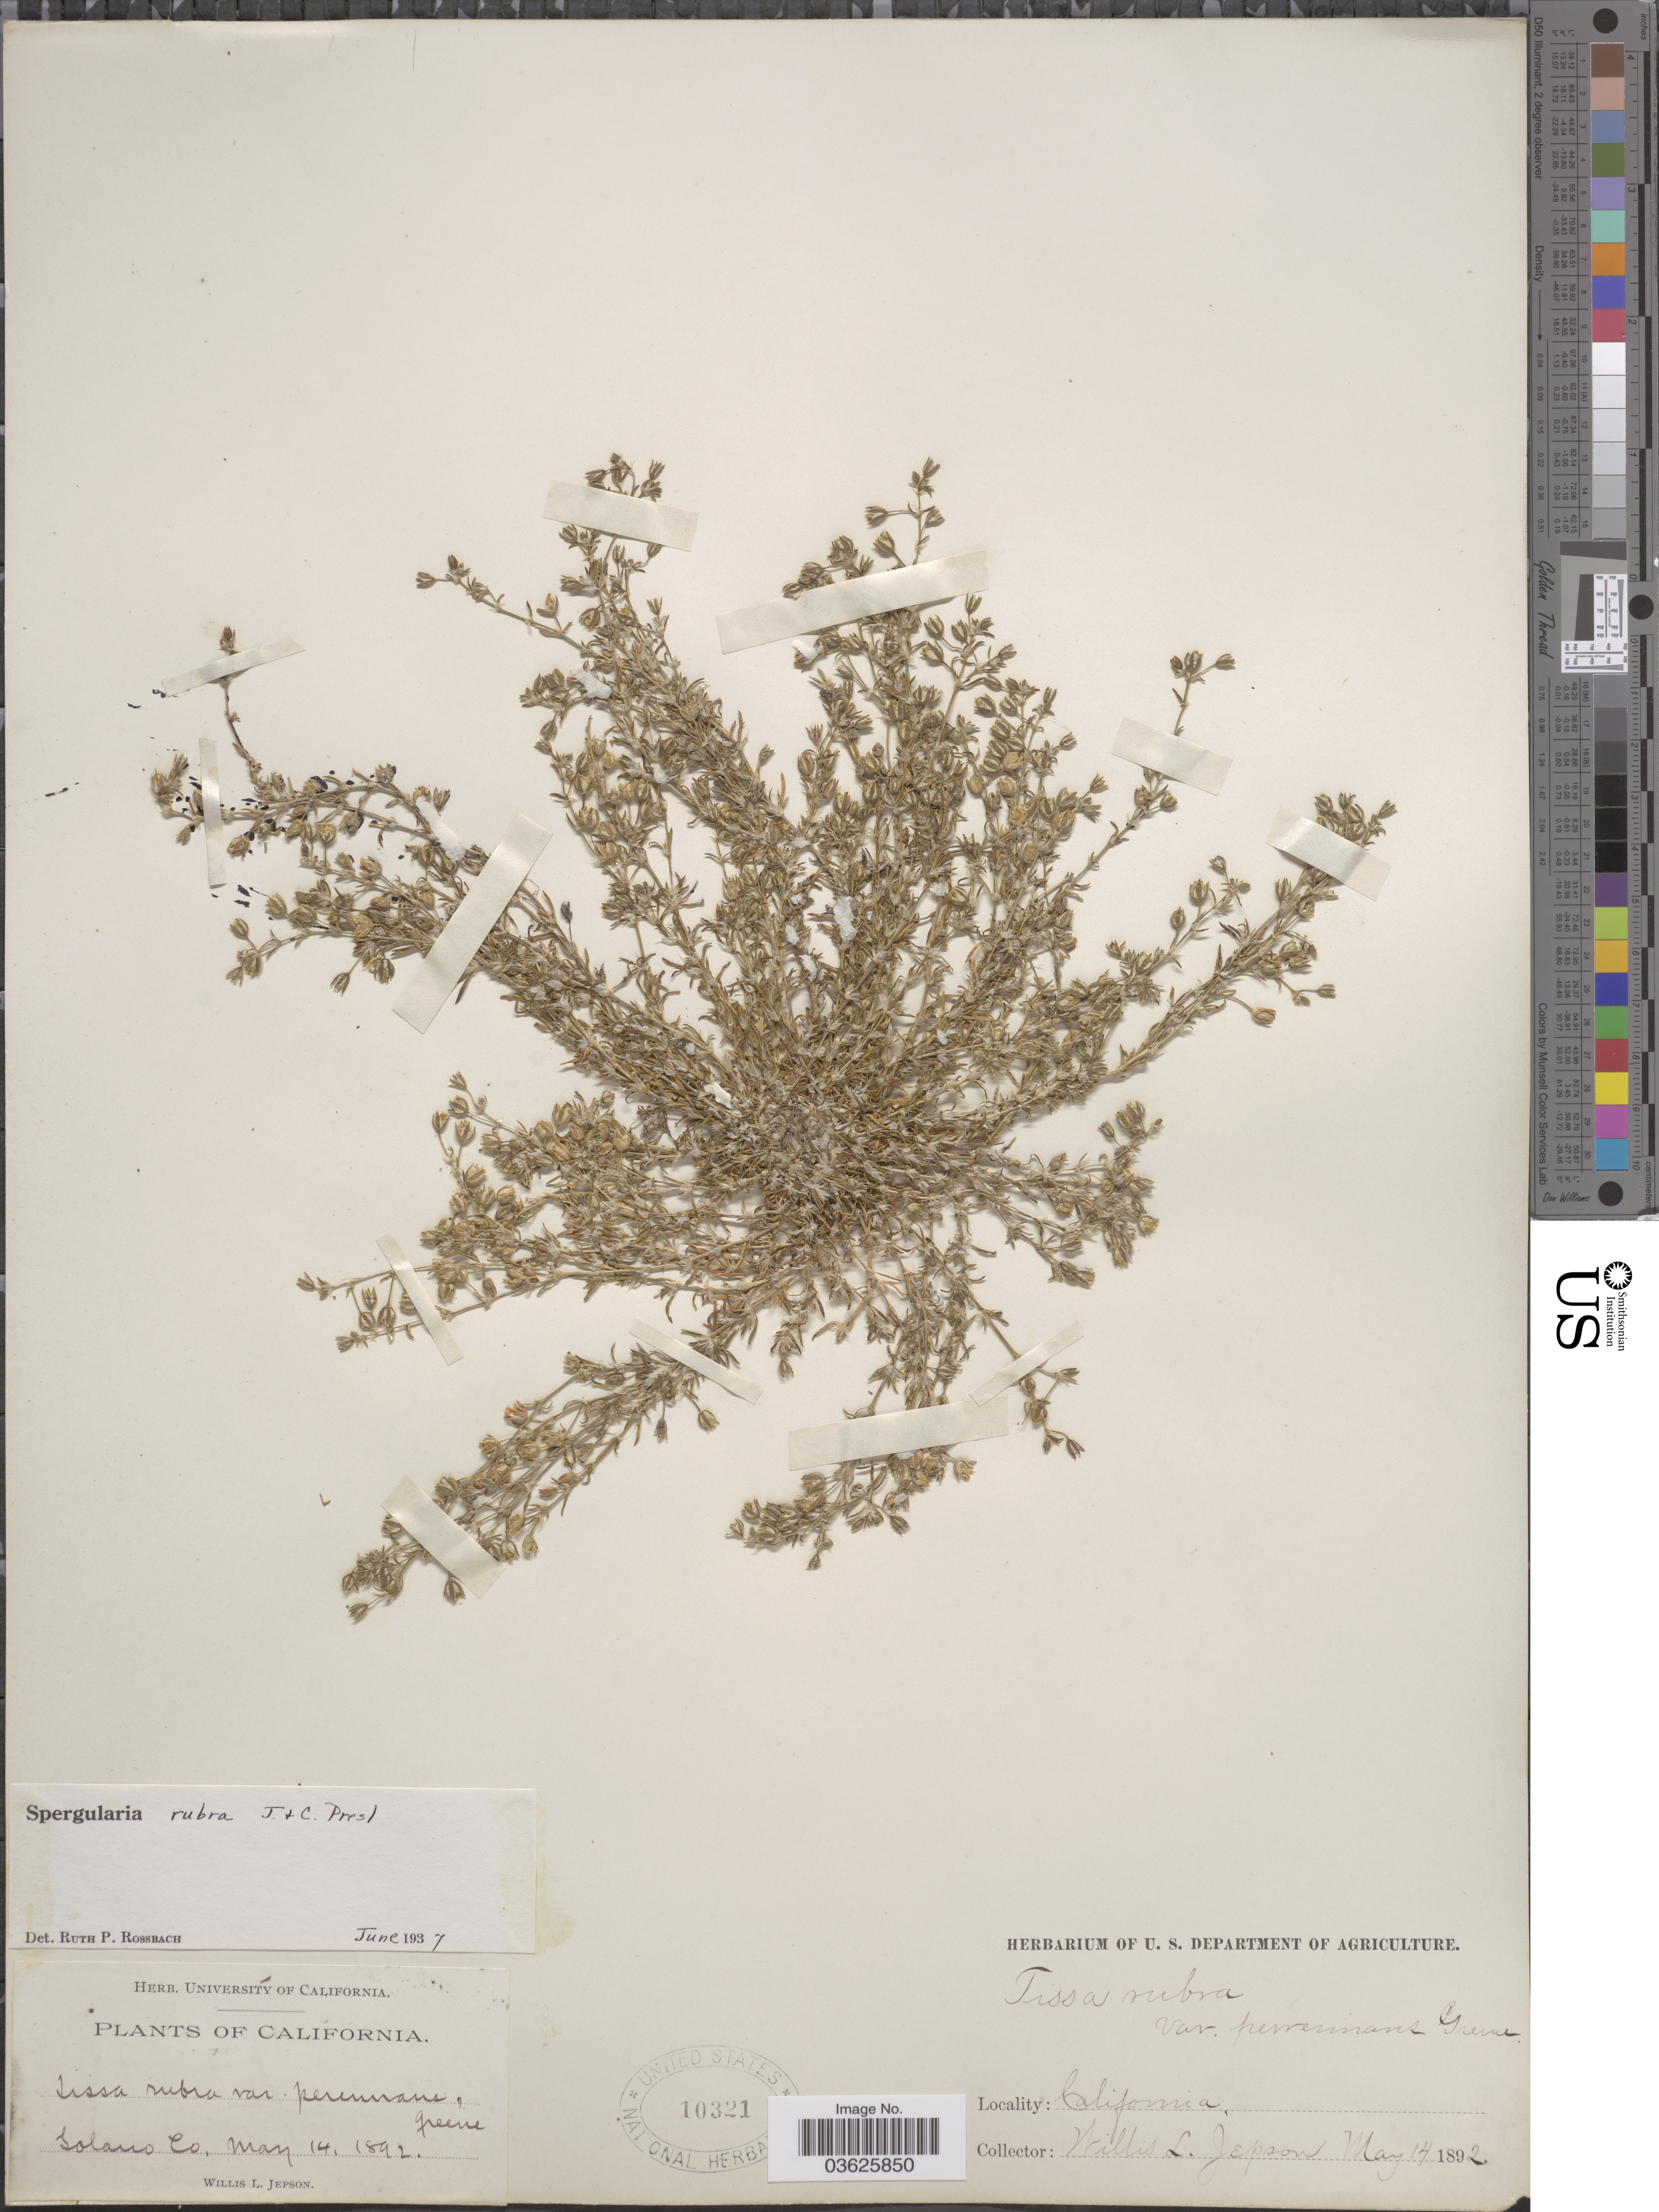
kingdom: Plantae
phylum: Tracheophyta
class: Magnoliopsida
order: Caryophyllales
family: Caryophyllaceae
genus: Spergularia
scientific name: Spergularia rubra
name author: (L.) J. Presl & C. Presl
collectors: W. L. Jepson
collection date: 1892-05-14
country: United States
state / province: California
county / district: Solano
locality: Solano Co.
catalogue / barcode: US 10321